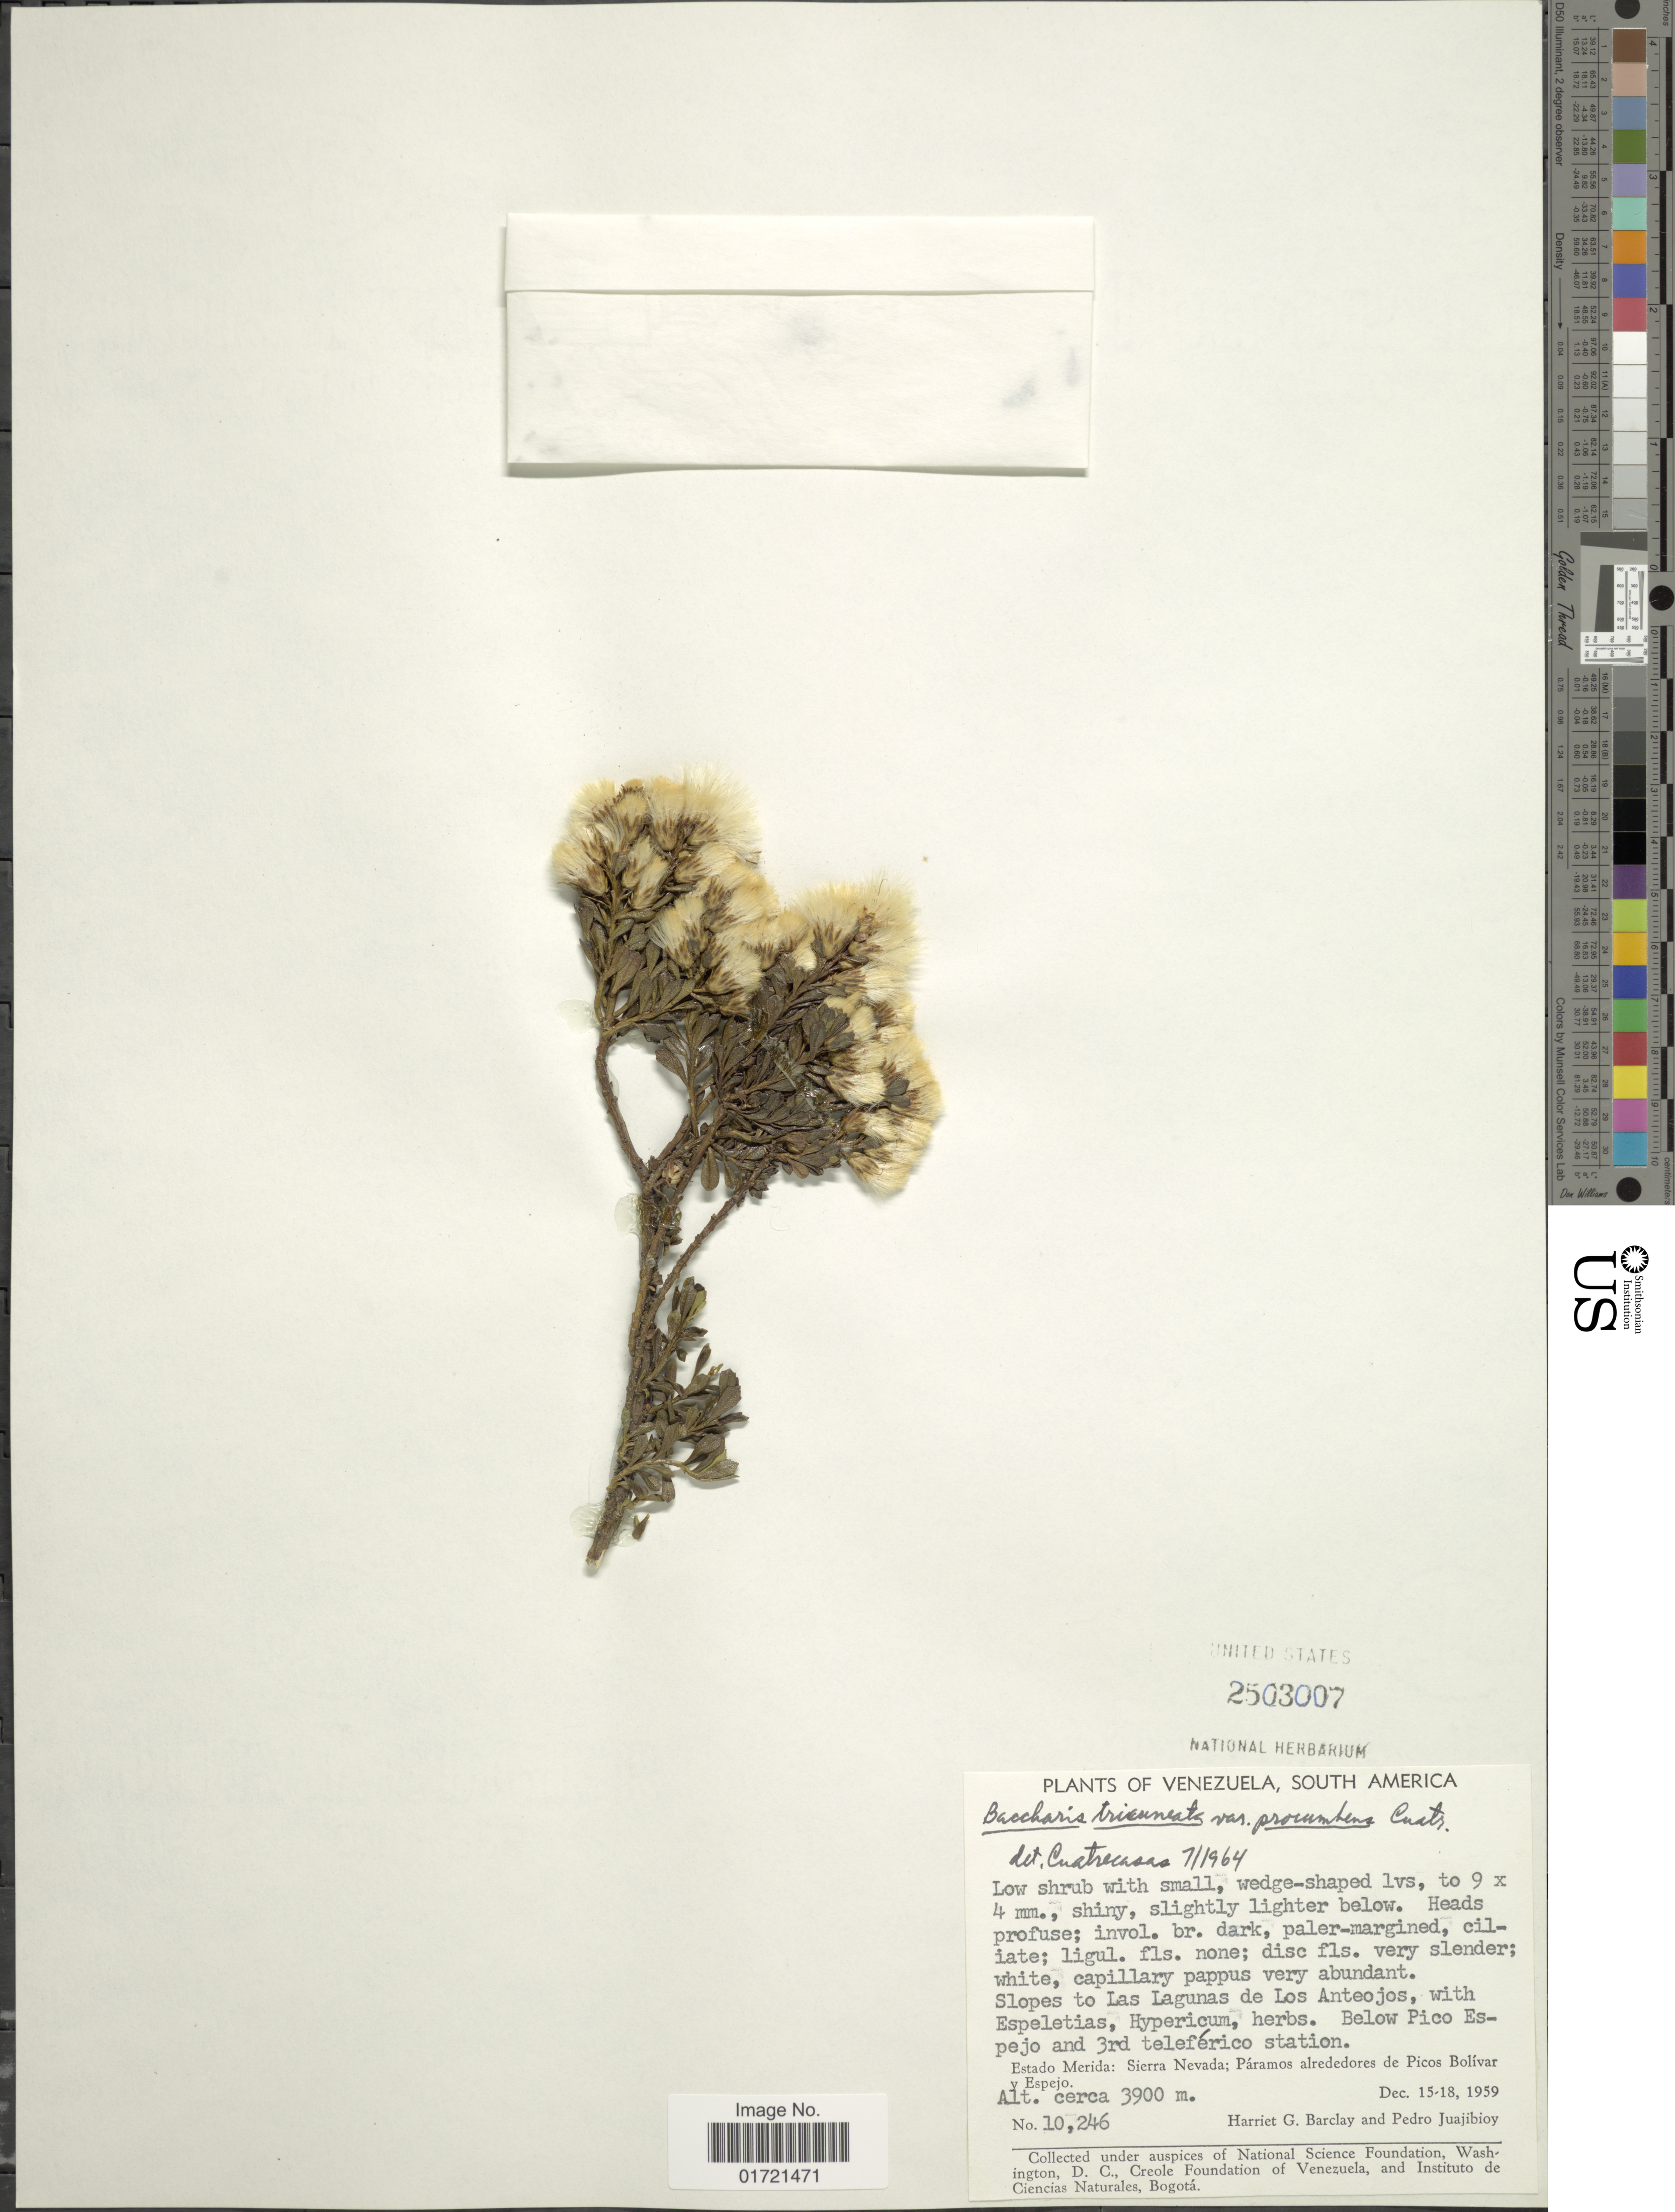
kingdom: Plantae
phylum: Tracheophyta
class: Magnoliopsida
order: Asterales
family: Asteraceae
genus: Baccharis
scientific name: Baccharis tricuneata f. procumbens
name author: Cuatrec.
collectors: H. G. Barclay & P. Juajibioy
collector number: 10246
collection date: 1959-12-15/1959-12-18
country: Venezuela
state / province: Mérida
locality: Slopes to Las Lagunas de Los Anteojos, below Pico Espejo and 3rd teleferico station, Sierra Nevada; Paramos alrededores de Picos Bolivar y Espejo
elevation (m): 3900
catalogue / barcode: US 2503007